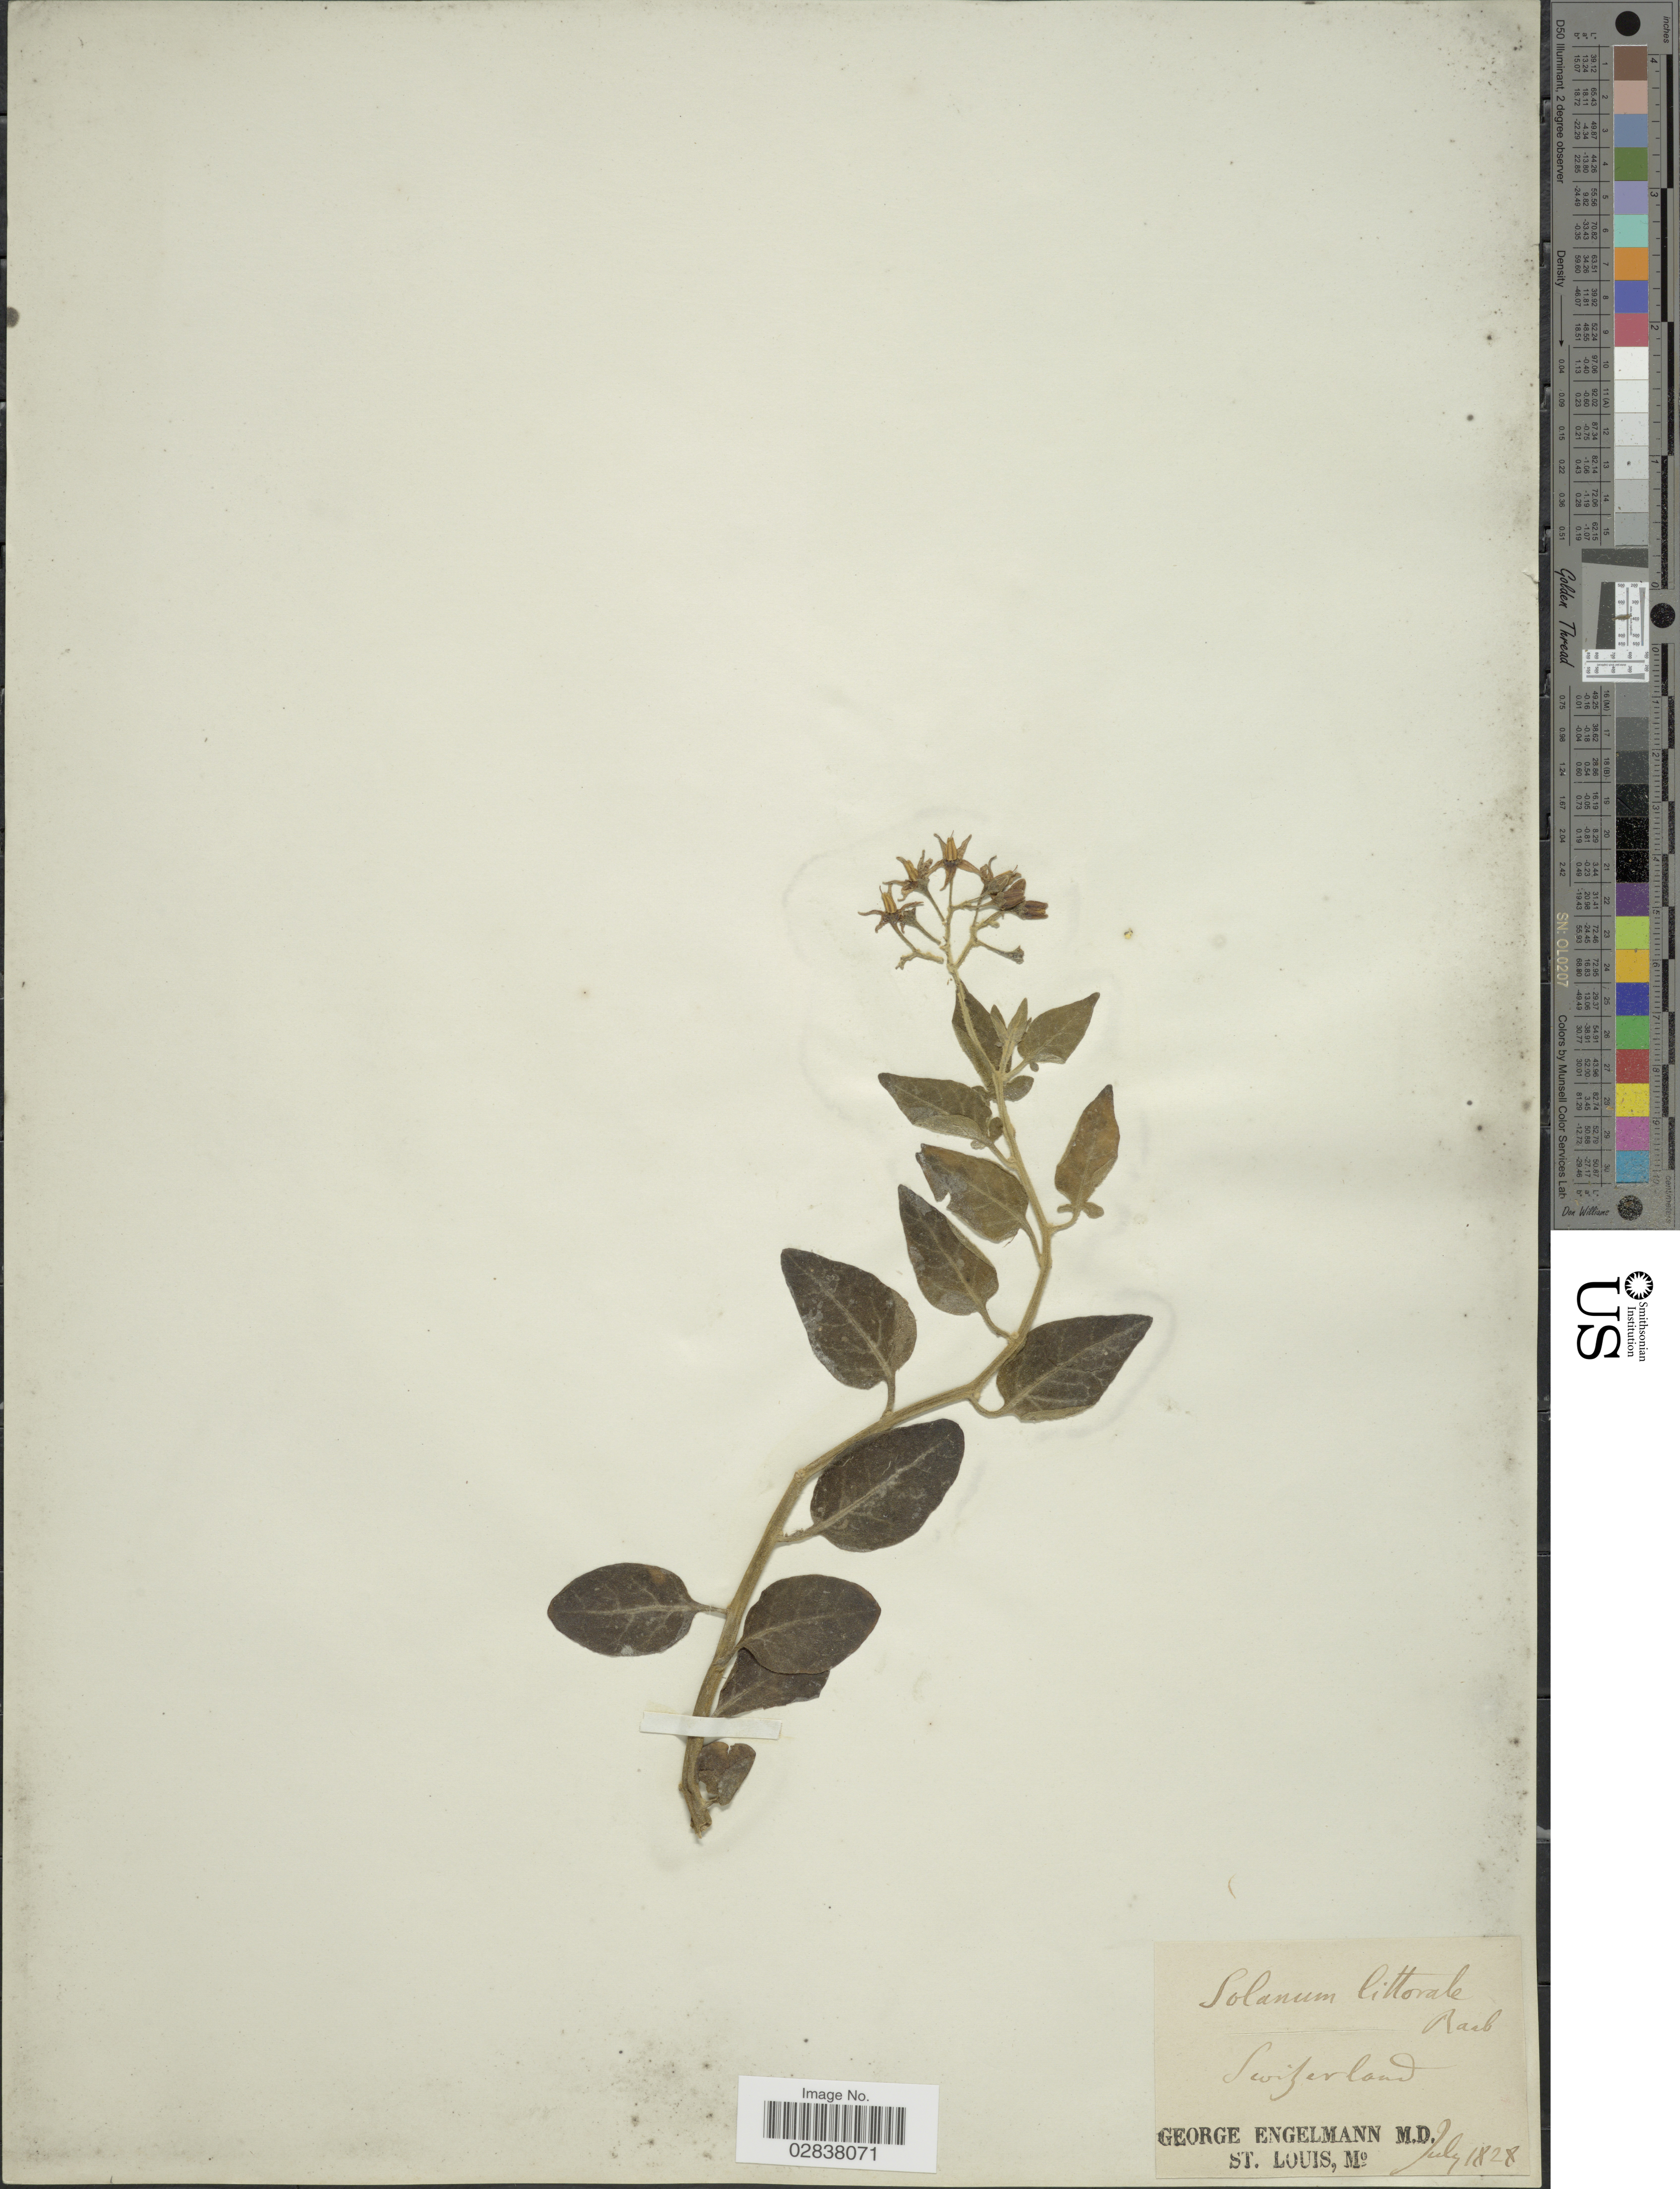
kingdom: Plantae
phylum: Tracheophyta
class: Magnoliopsida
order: Solanales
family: Solanaceae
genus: Solanum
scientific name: Solanum littorale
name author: Raab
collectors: G. Engelmann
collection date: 1828-07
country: Switzerland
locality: St. Louis.